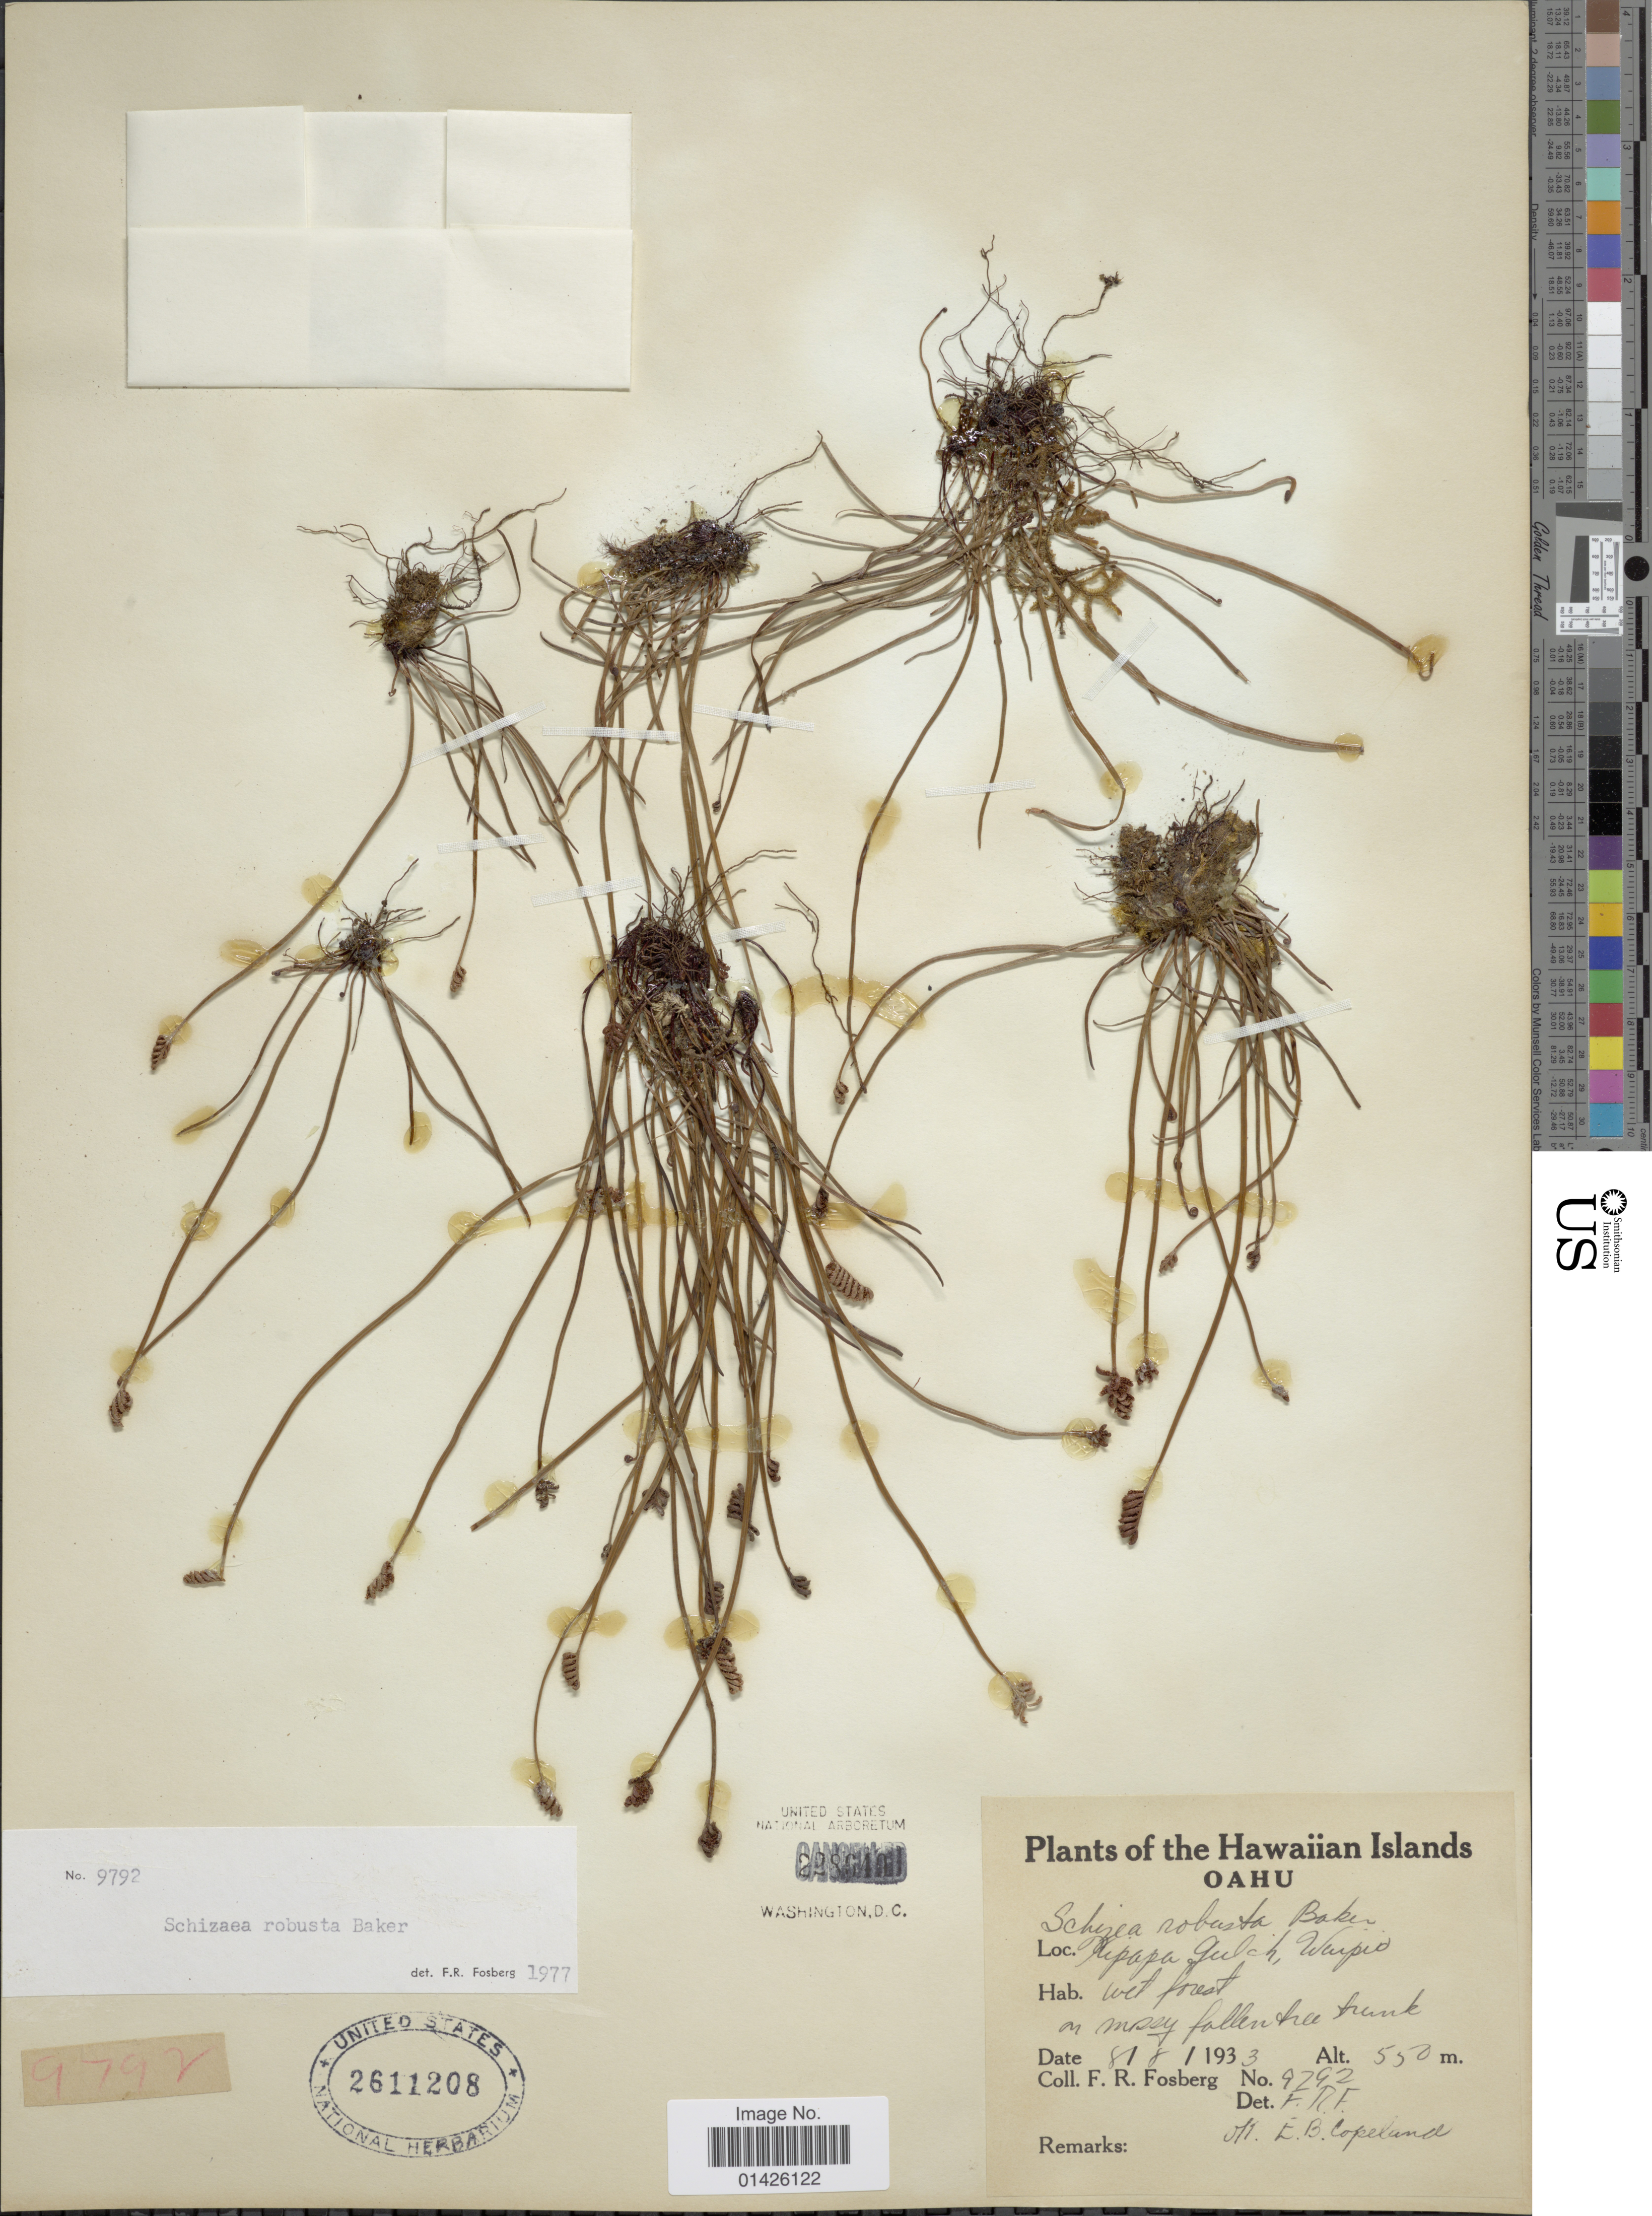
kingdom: Plantae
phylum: Tracheophyta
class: Polypodiopsida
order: Schizaeales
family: Schizaeaceae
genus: Schizaea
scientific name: Schizaea robusta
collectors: F. R. Fosberg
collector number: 9292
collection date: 1933-08-08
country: United States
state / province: Hawaii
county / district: Honolulu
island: Oahu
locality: The Hawaiian Island, Oahu, Kipapa Gulch, Waipio.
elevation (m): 550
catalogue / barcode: US 2611208